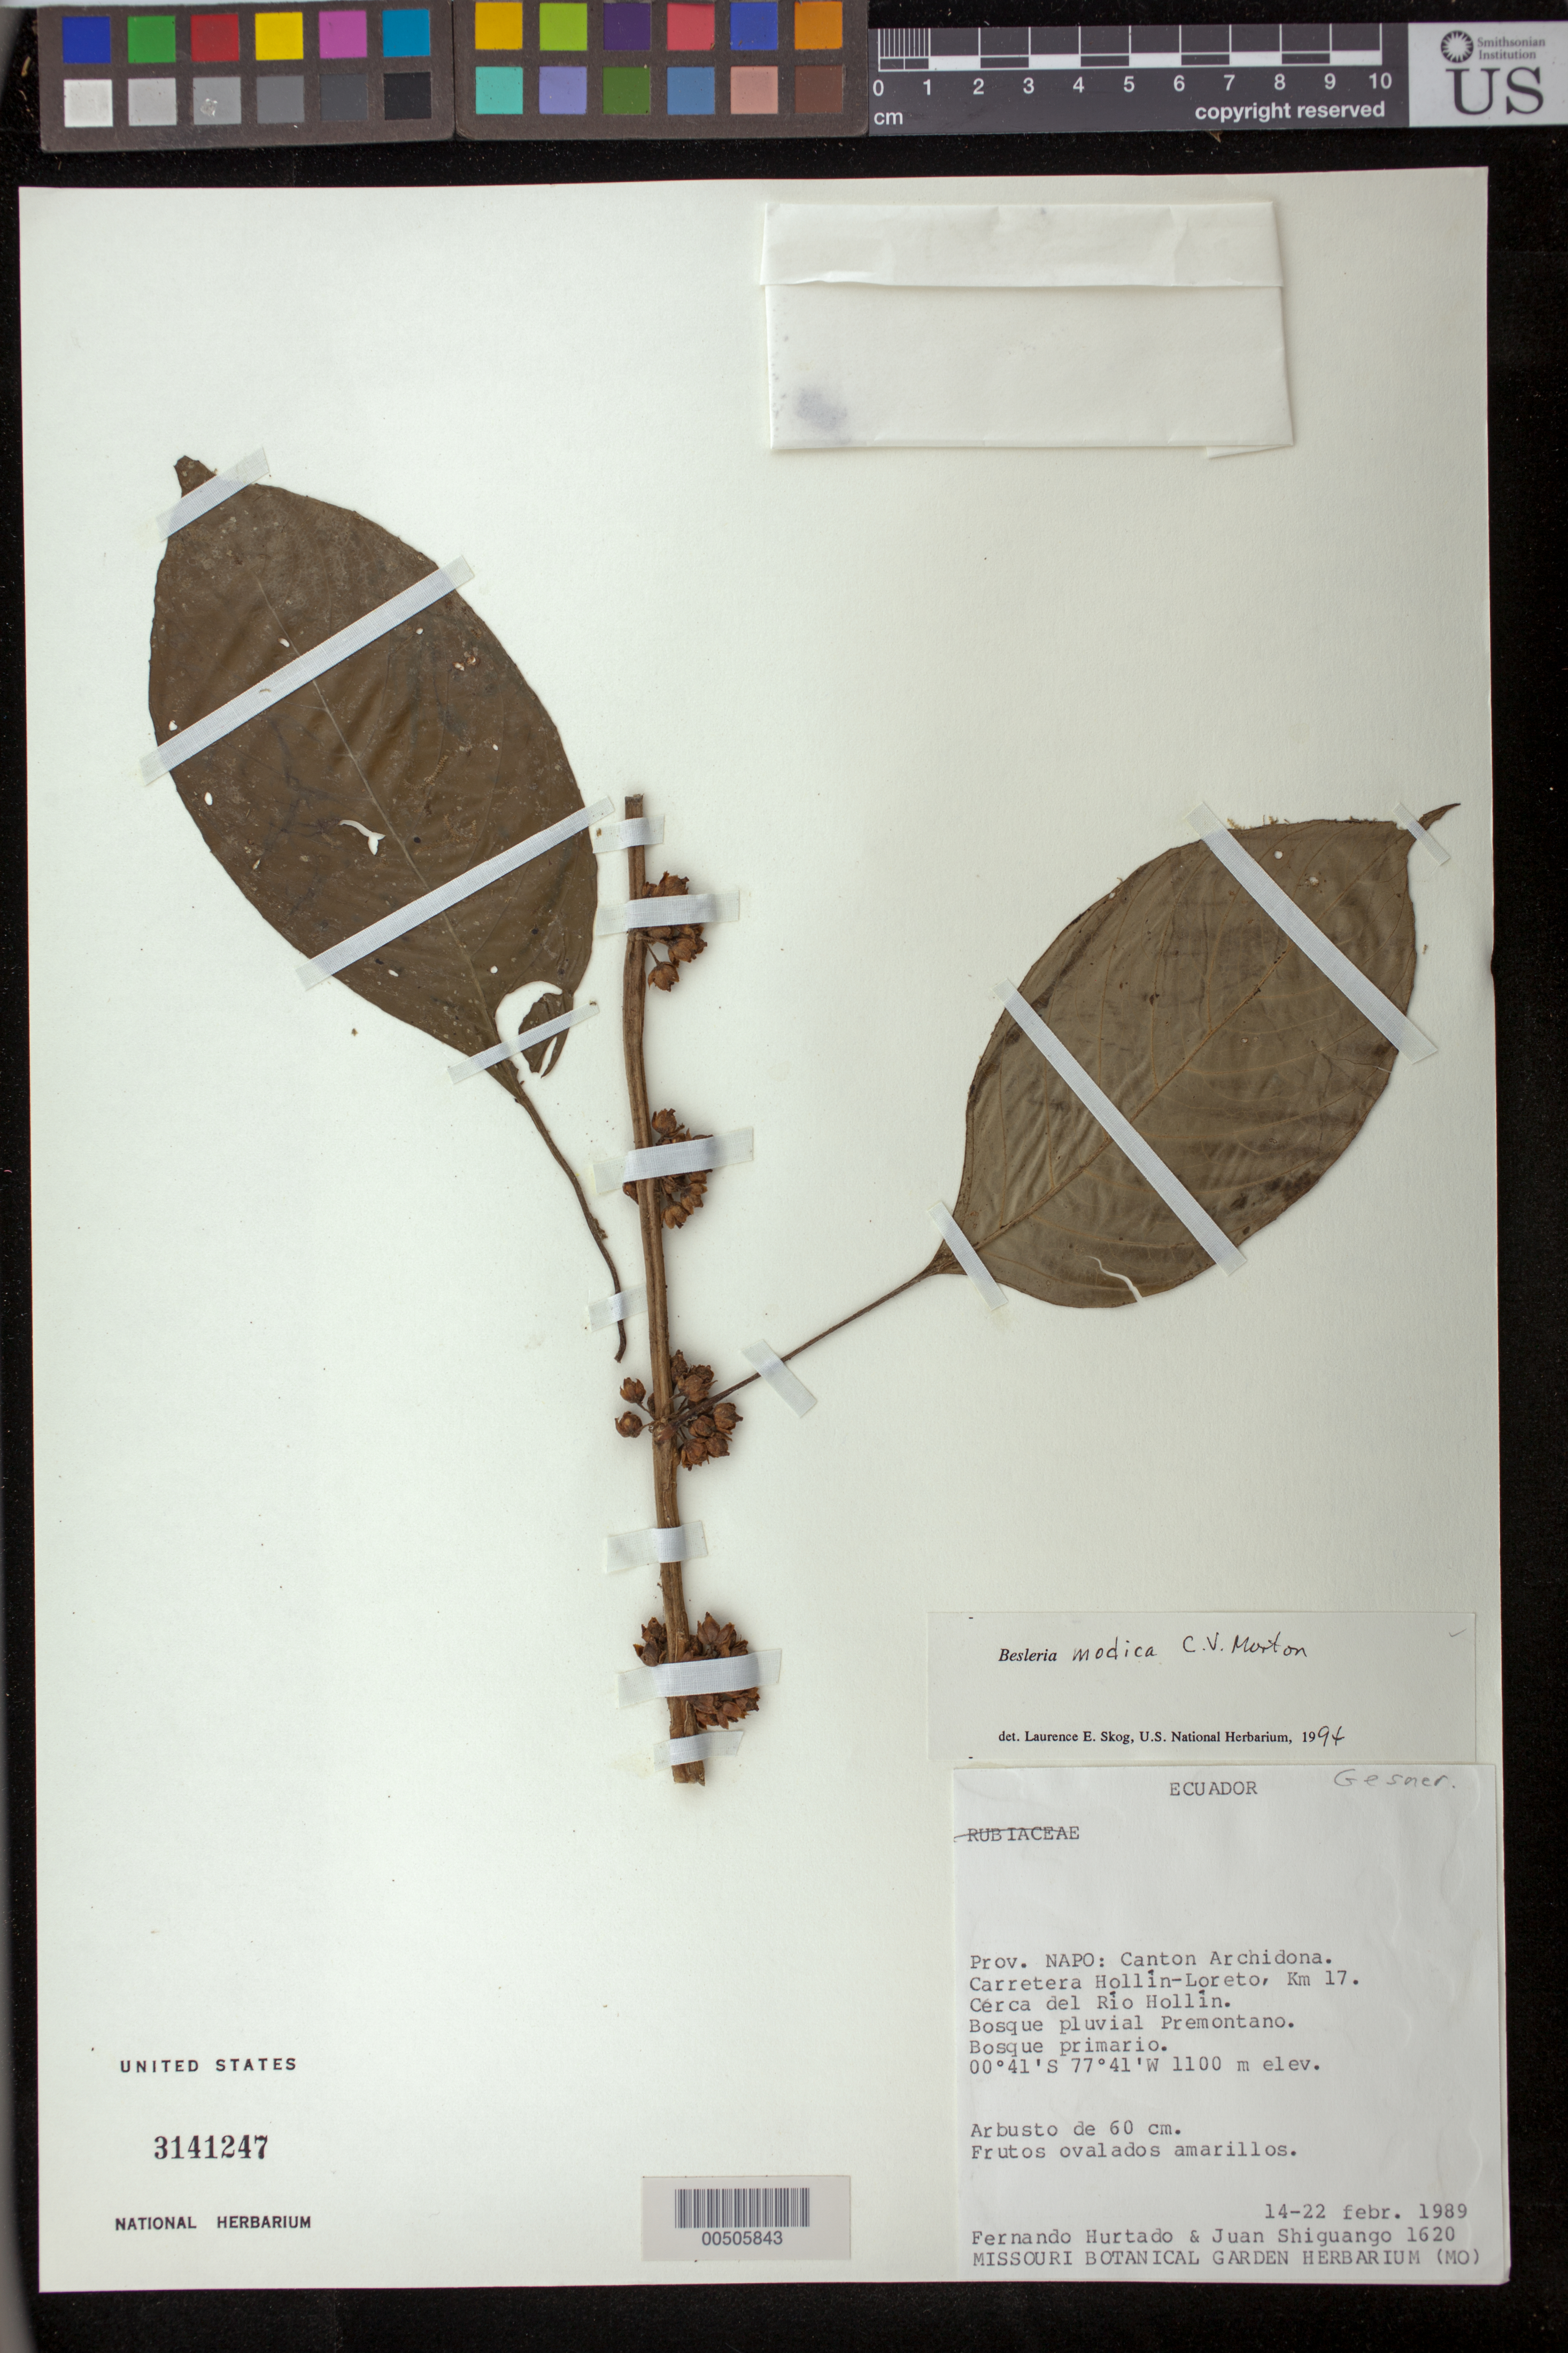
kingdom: Plantae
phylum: Tracheophyta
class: Magnoliopsida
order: Lamiales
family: Gesneriaceae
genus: Besleria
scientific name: Besleria modica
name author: C.V. Morton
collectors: F. Hurtado & J. Shiguango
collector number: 1620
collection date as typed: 14-22 Feb 1989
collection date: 1989-02-14/1989-02-22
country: Ecuador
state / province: Napo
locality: Carretera Hollin - Loreto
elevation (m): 1100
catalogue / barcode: US 3141247